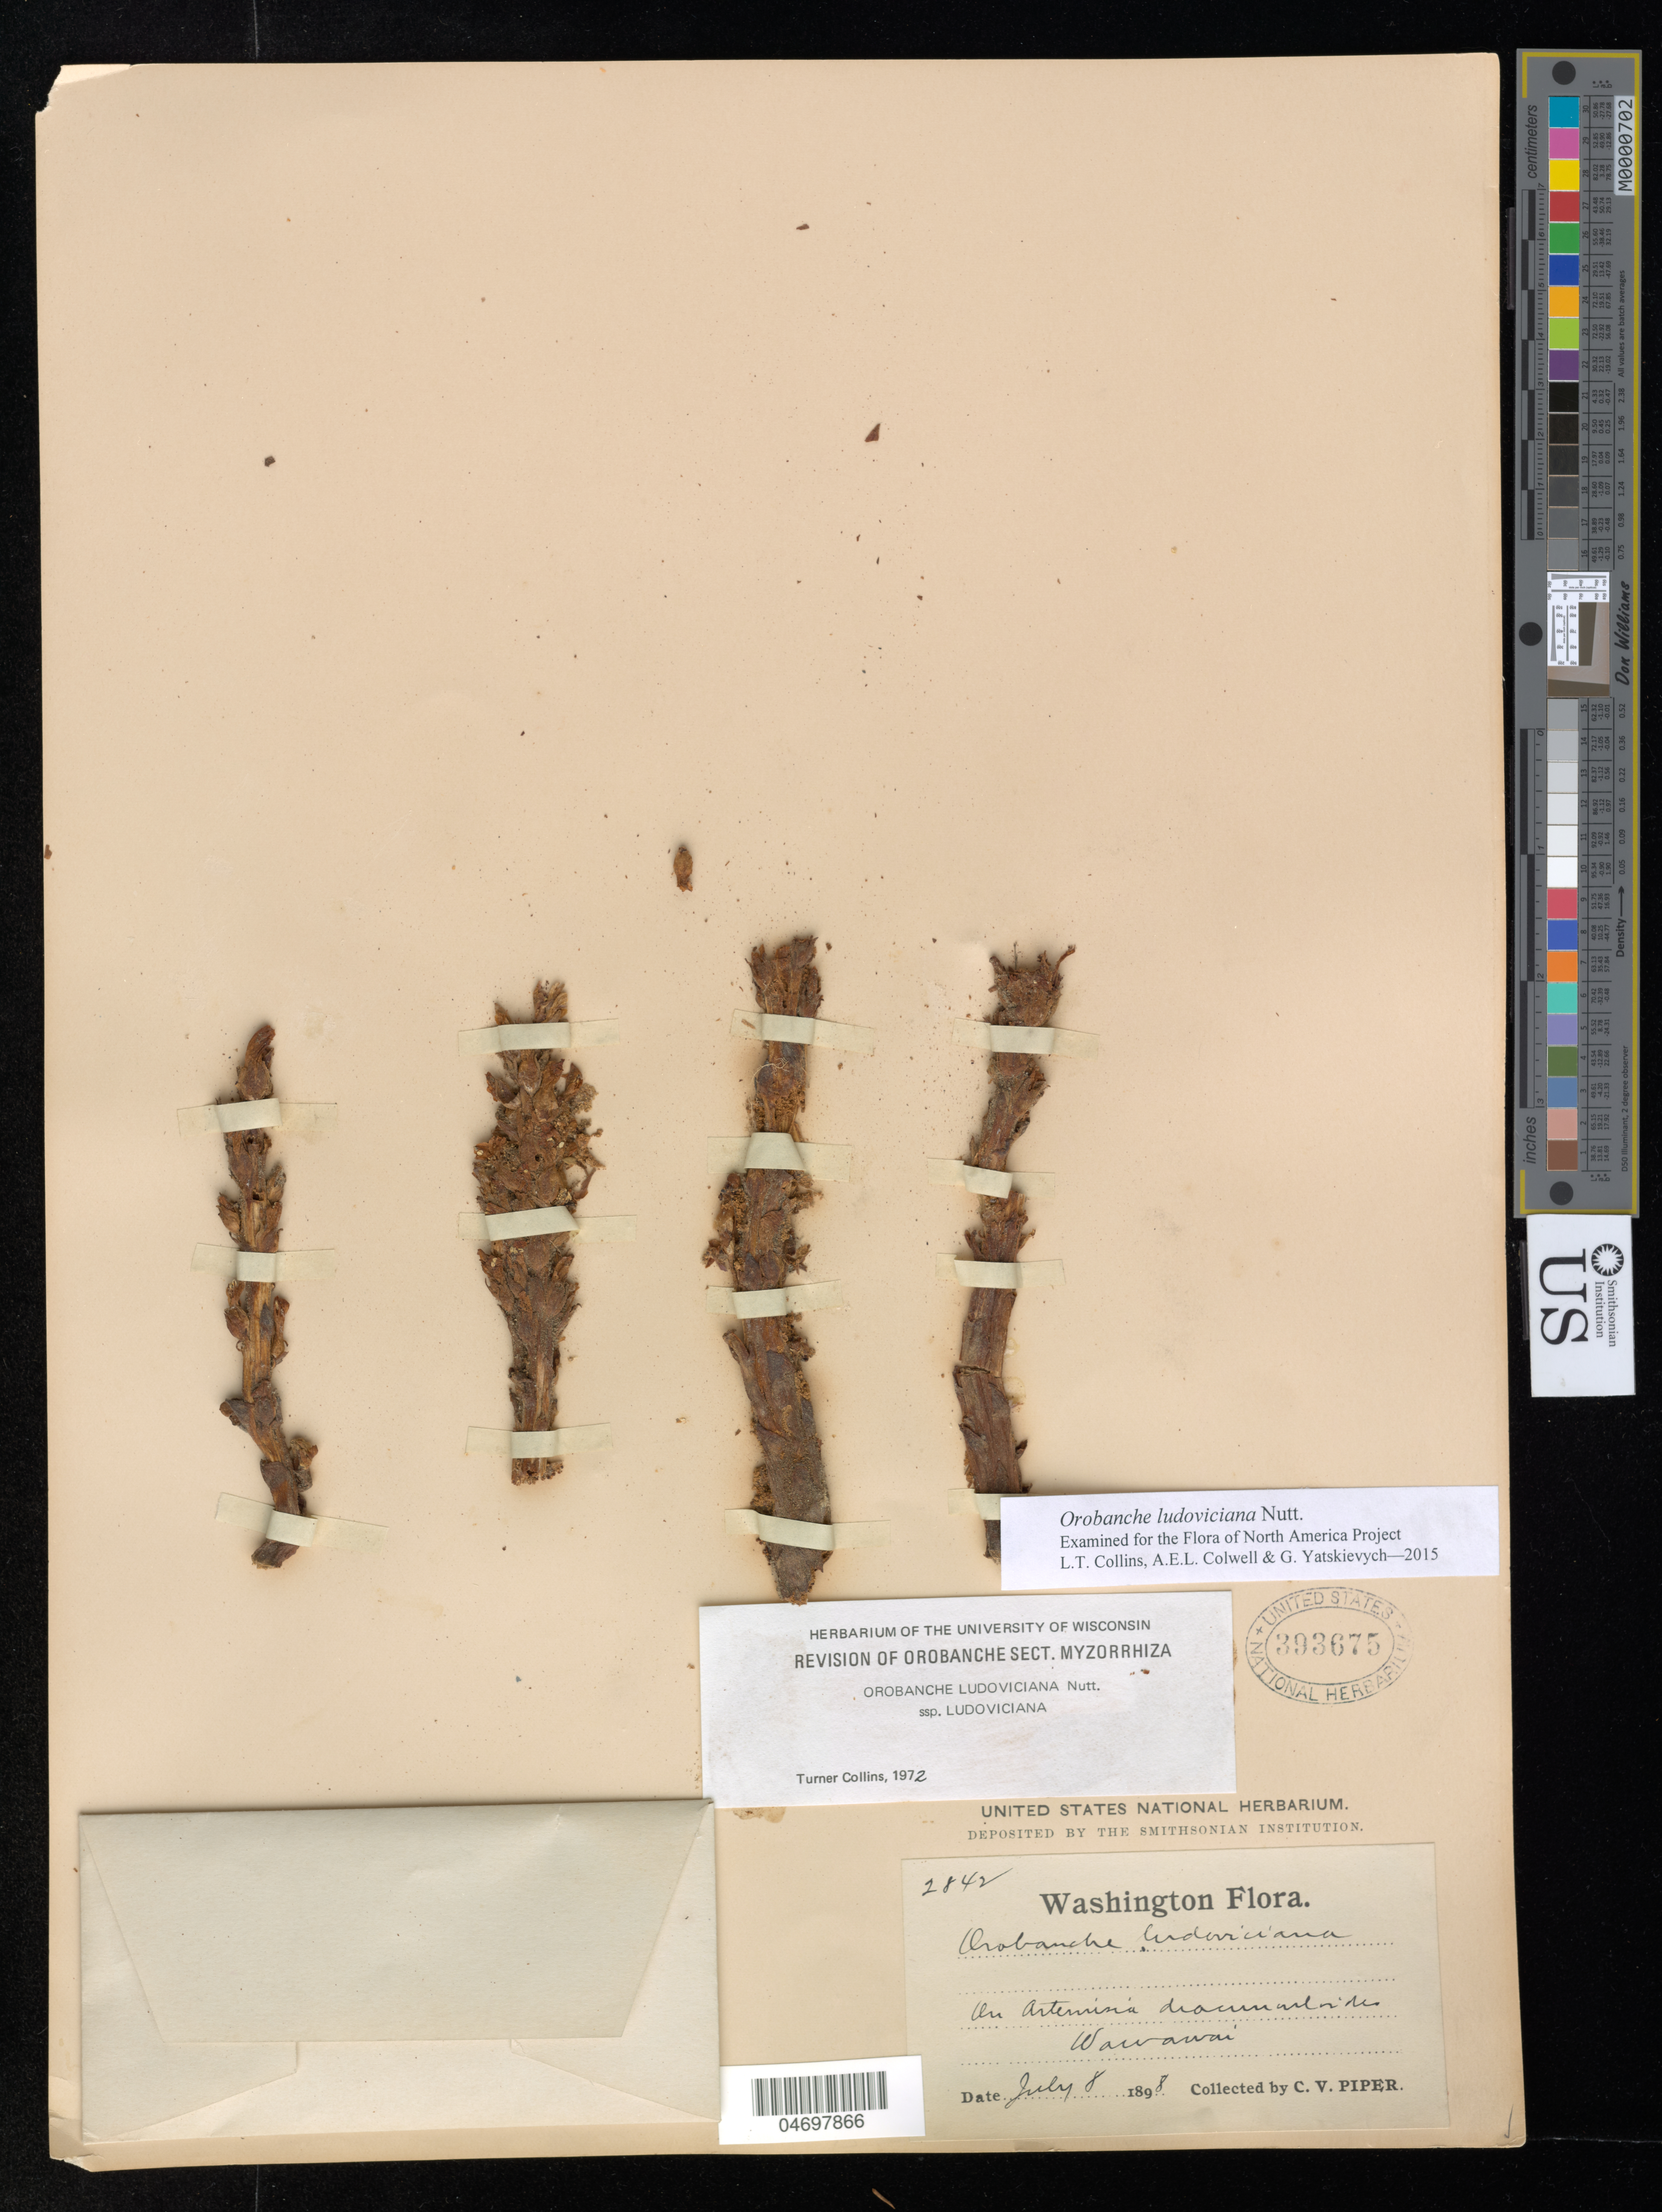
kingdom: Plantae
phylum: Tracheophyta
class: Magnoliopsida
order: Lamiales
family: Orobanchaceae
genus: Orobanche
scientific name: Orobanche ludoviciana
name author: Nutt.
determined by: Collins, L. T.; Colwell, A. E.; Yatskievych, G. A.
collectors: C. V. Piper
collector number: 2842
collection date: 1898-07-08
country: United States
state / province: Washington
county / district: Whitman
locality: Wawawai.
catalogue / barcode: US 393675